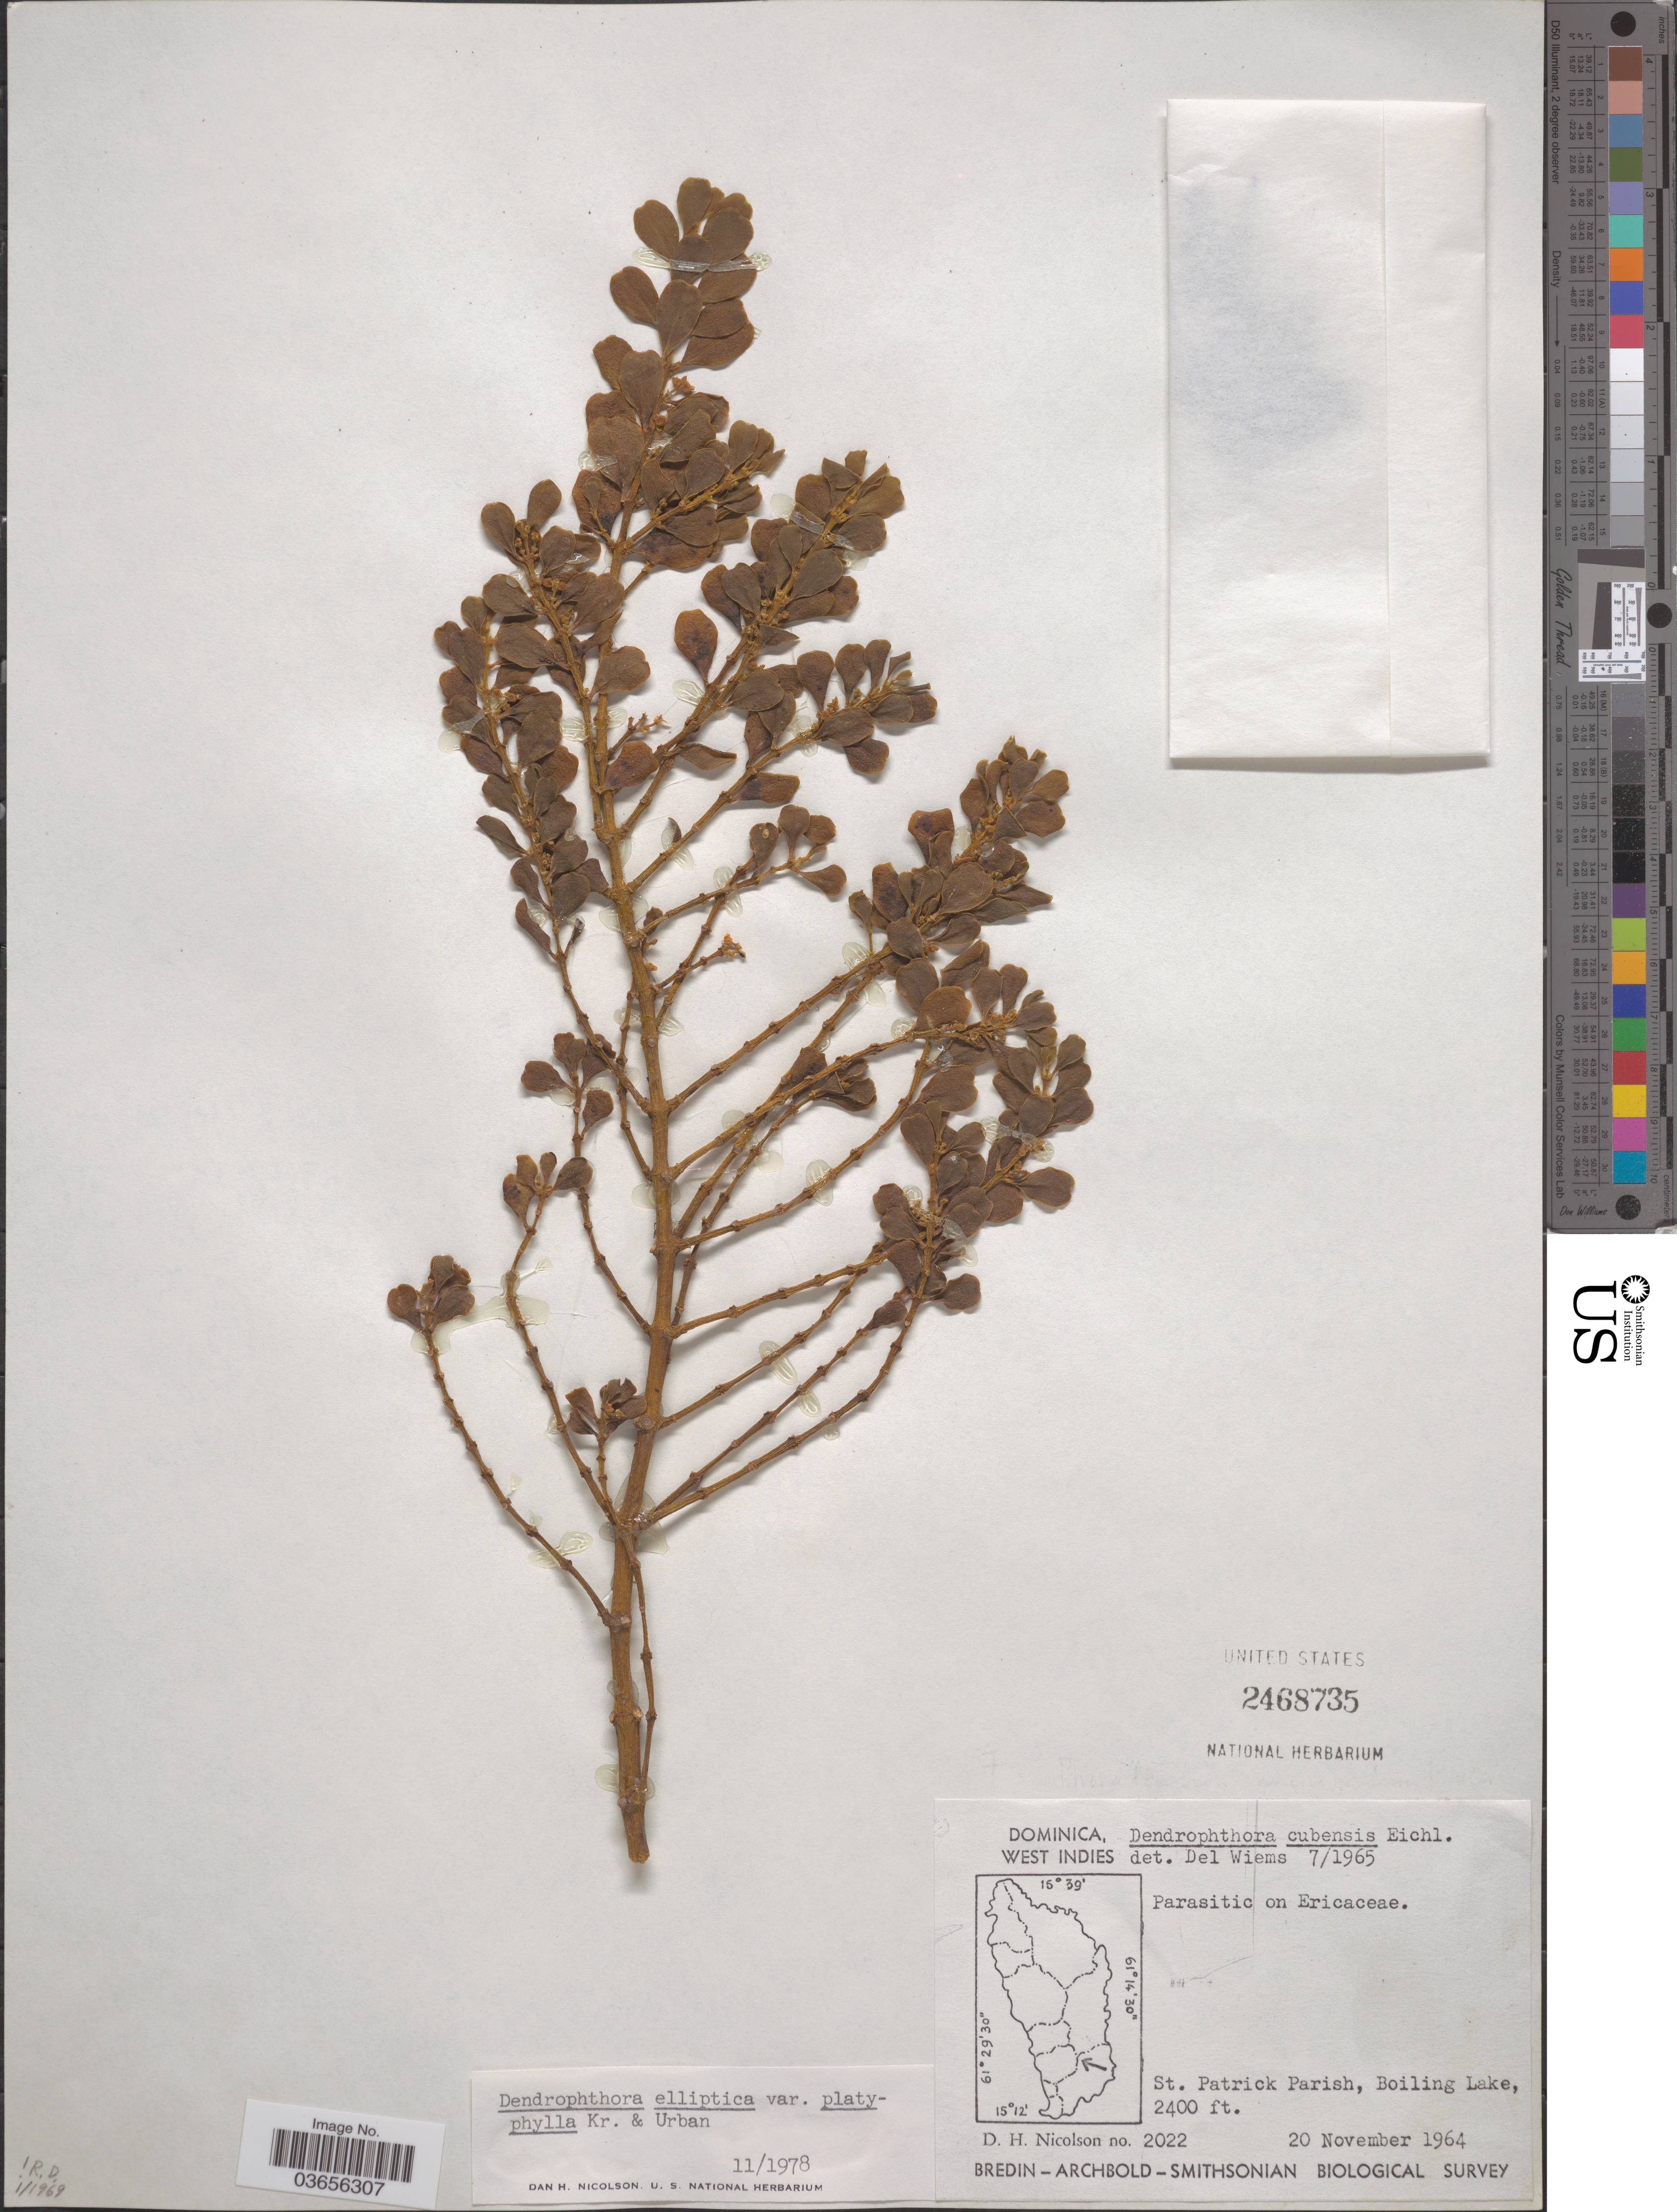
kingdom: Plantae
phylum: Tracheophyta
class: Magnoliopsida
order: Santalales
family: Viscaceae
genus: Dendrophthora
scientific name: Dendrophthora elliptica var. platyphylla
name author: Krug & Urb.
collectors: D. H. Nicolson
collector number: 2022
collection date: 1964-11-20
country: Dominica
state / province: St. Patrick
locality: St. Patrick Parish, Boiling Lake.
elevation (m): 732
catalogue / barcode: US 2468735